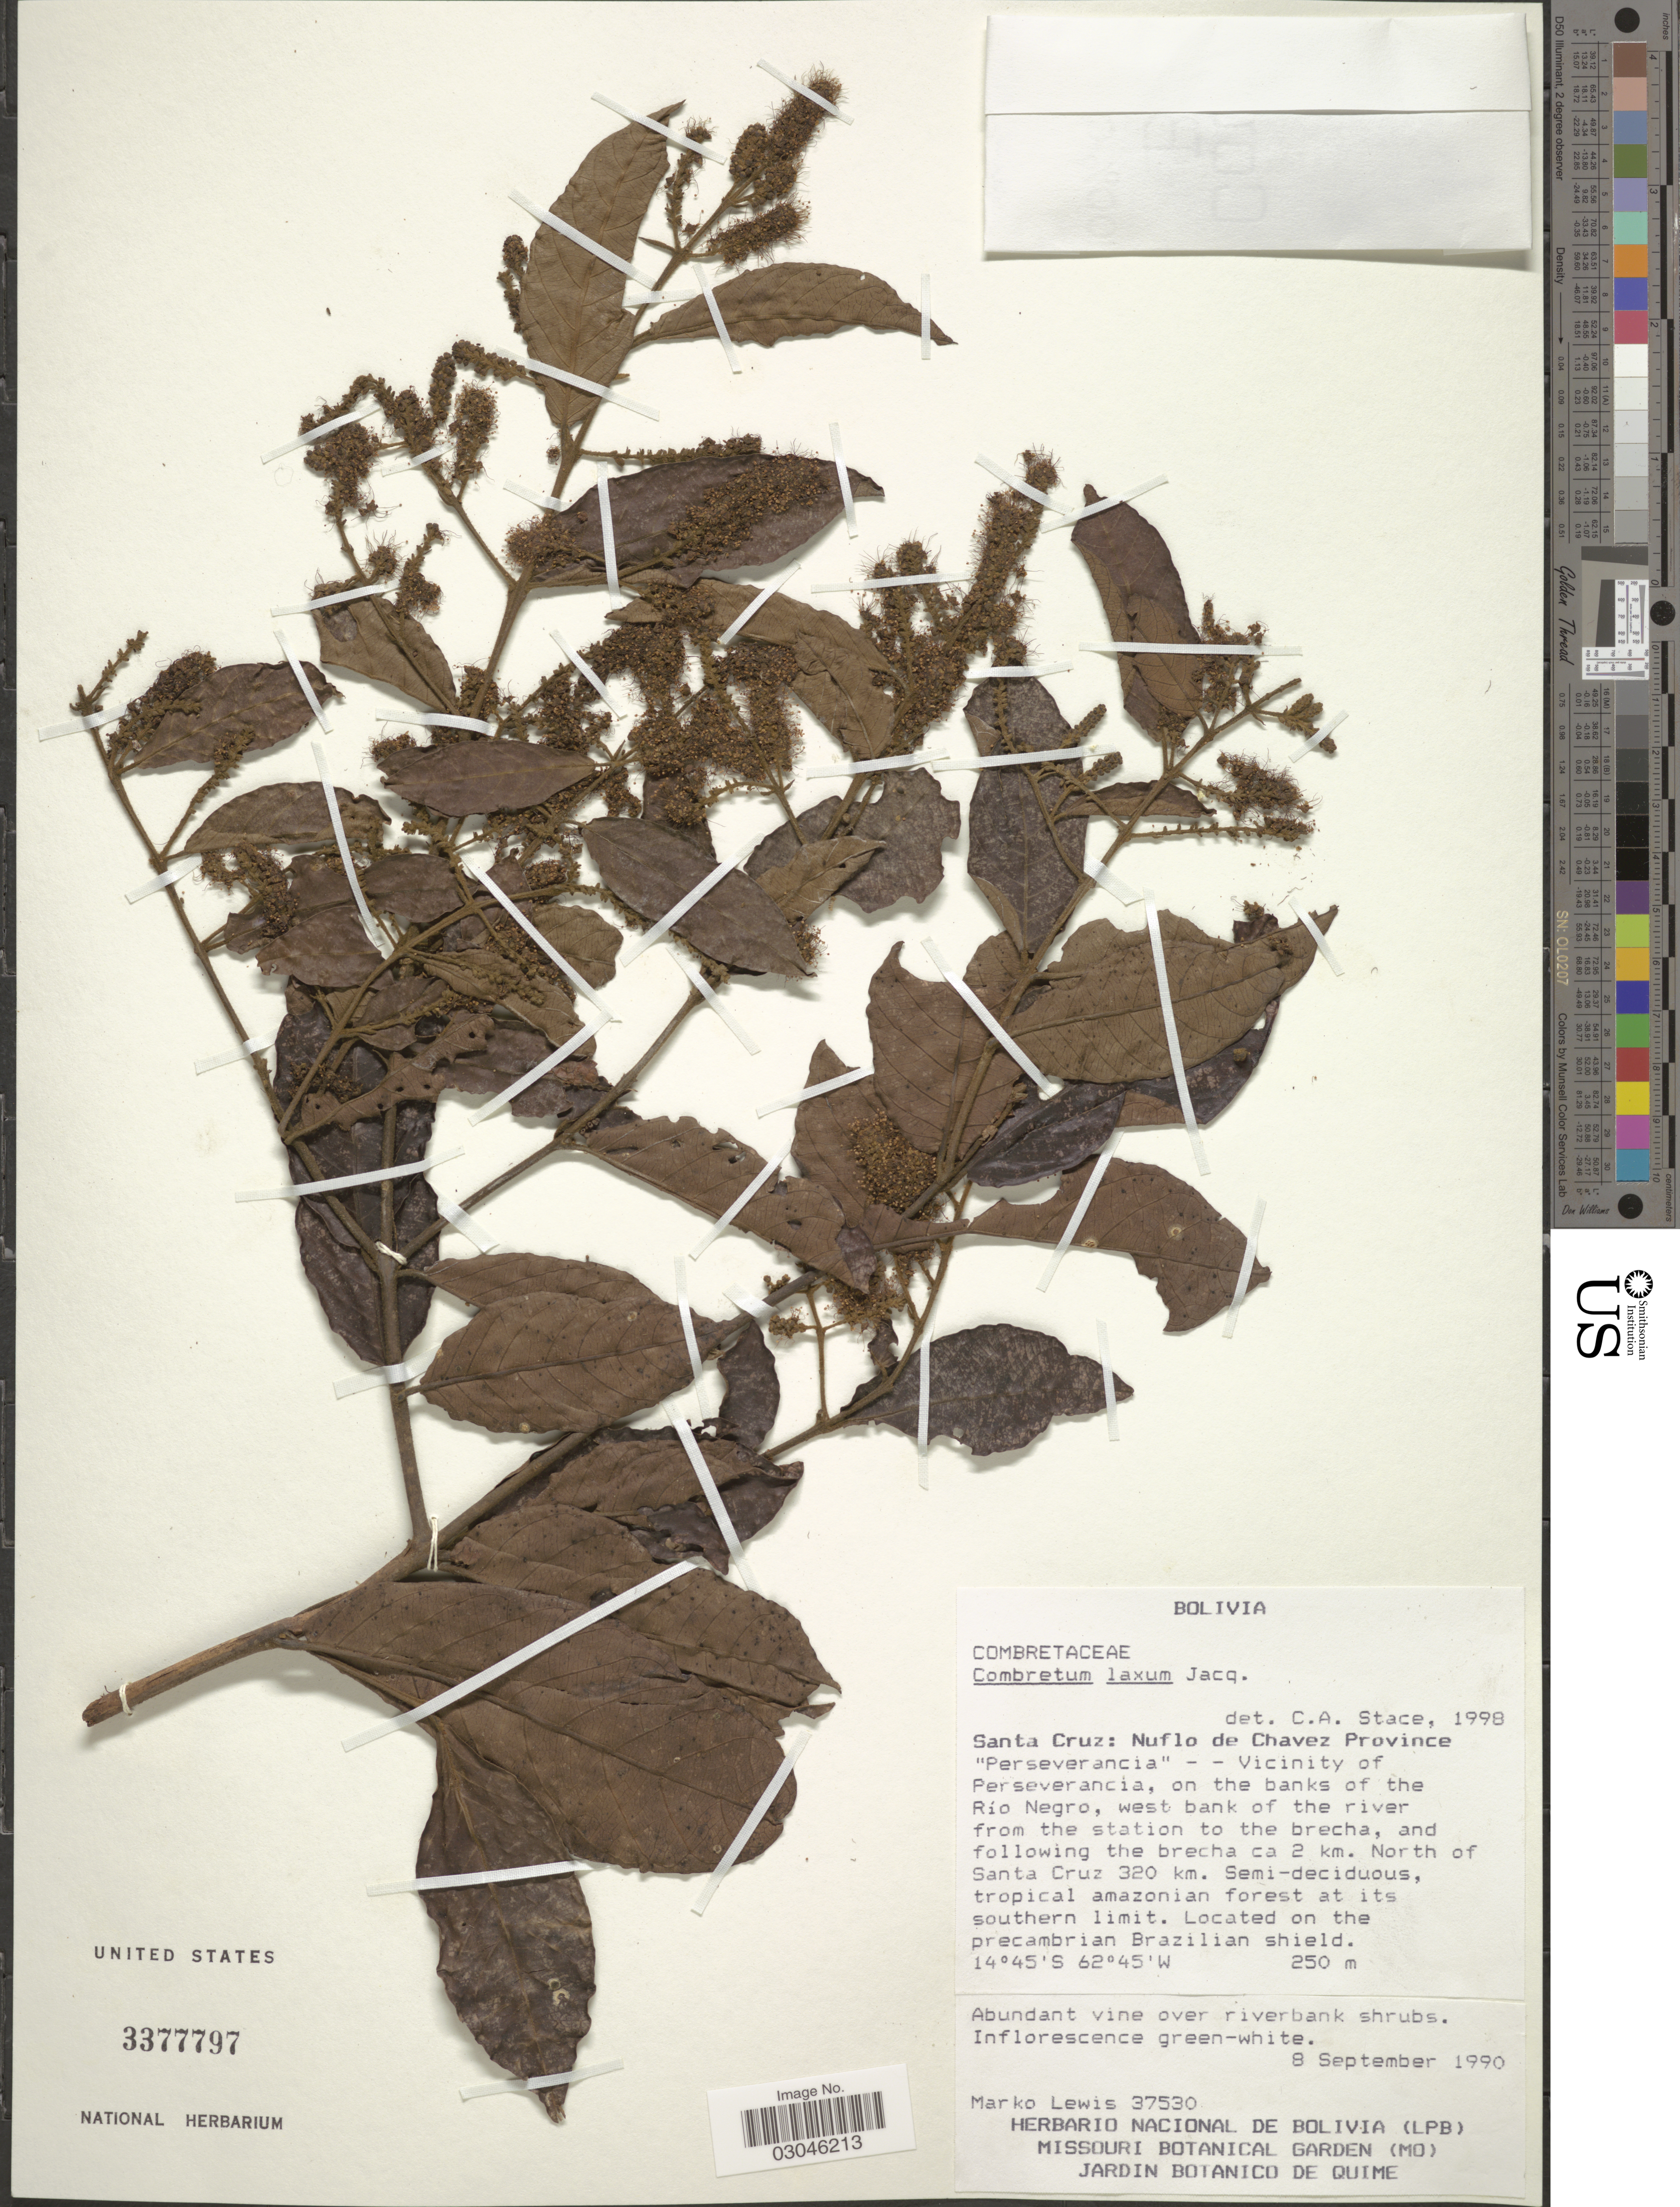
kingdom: Plantae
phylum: Tracheophyta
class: Magnoliopsida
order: Myrtales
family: Combretaceae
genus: Combretum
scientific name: Combretum laxum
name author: Jacq.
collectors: M. A. Lewis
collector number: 37530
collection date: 1990-09-08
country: Bolivia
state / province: Santa Cruz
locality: Nuflo de Chavez Province. "Perseverancia" - - Vicinity of Perseverancia, on the banks of the Río Negro, west bank of the river from the station to the brecha, and following the brecha ca 2 km. North of Santa Cruz 320 km. Semi-deciduous, tropical amazonian forest at its southern limit. Located on the precambrian Brazilian shield.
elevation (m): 250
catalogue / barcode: US 3377797